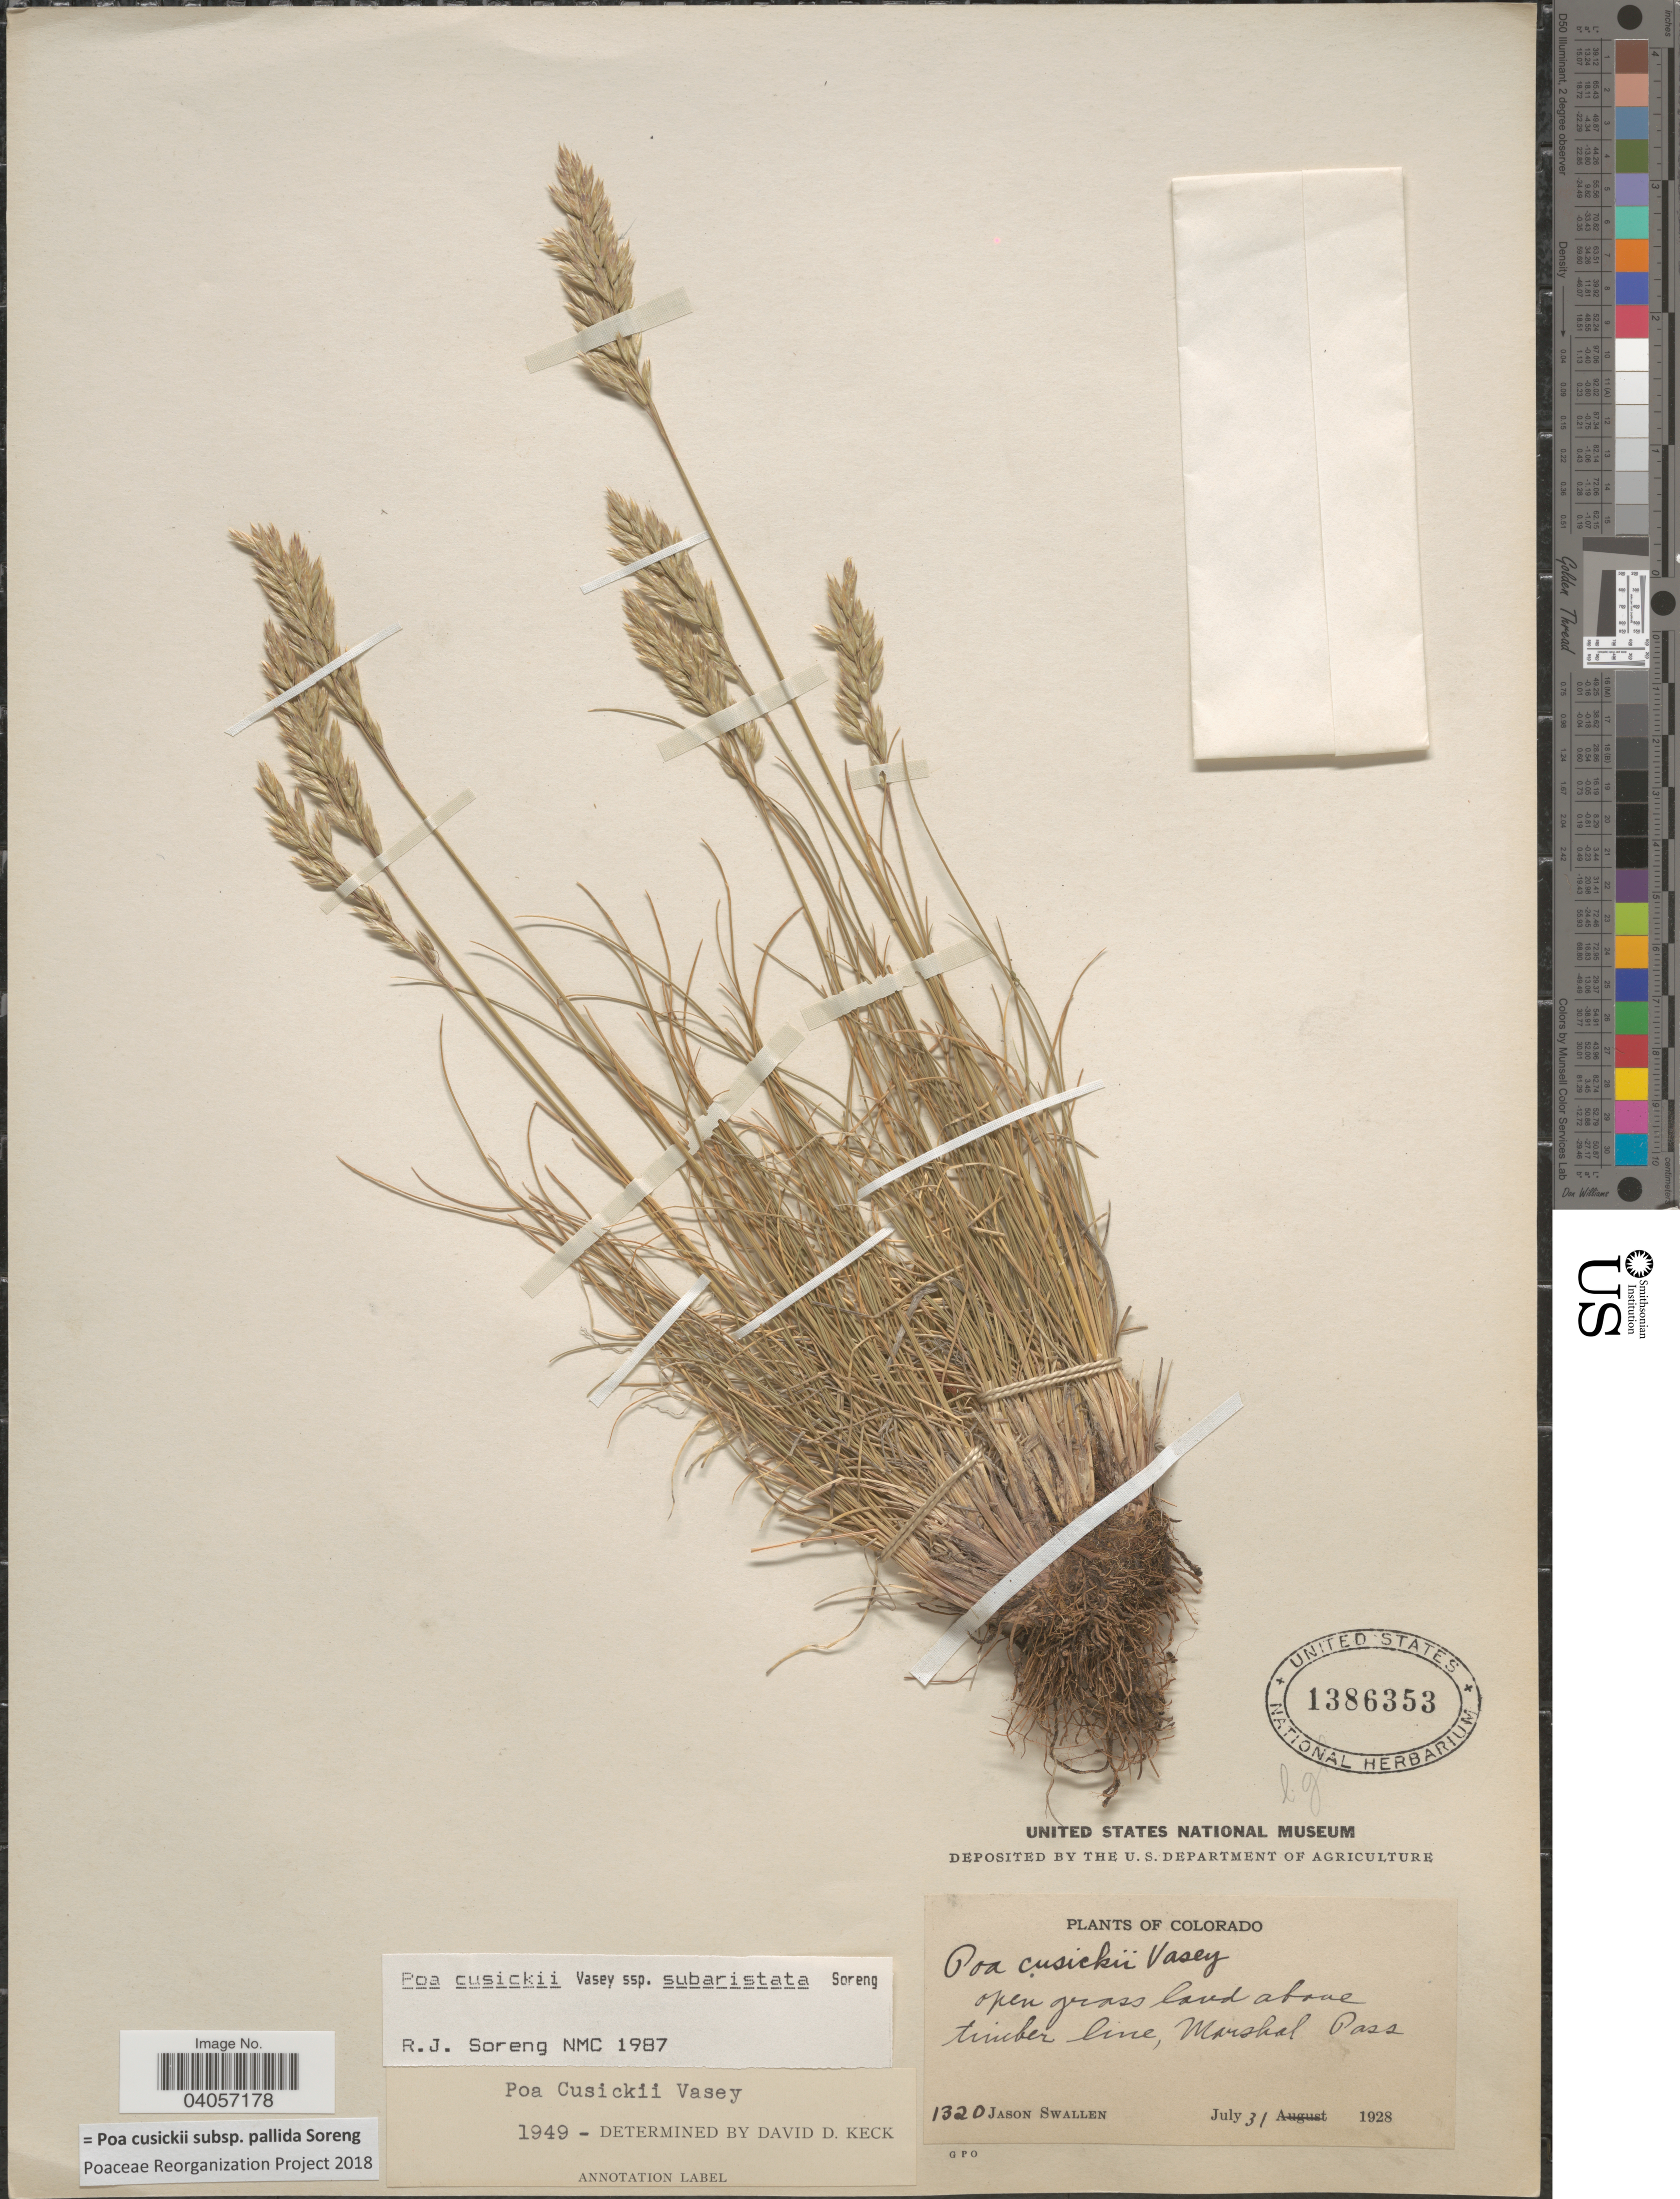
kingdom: Plantae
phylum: Tracheophyta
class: Liliopsida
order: Poales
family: Poaceae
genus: Poa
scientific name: Poa cusickii subsp. pallida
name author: Soreng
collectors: J. R. Swallen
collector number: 1320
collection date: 1928-07-31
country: United States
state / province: Colorado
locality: Open grass land above timber line, Marshal Pass.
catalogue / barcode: US 1386353